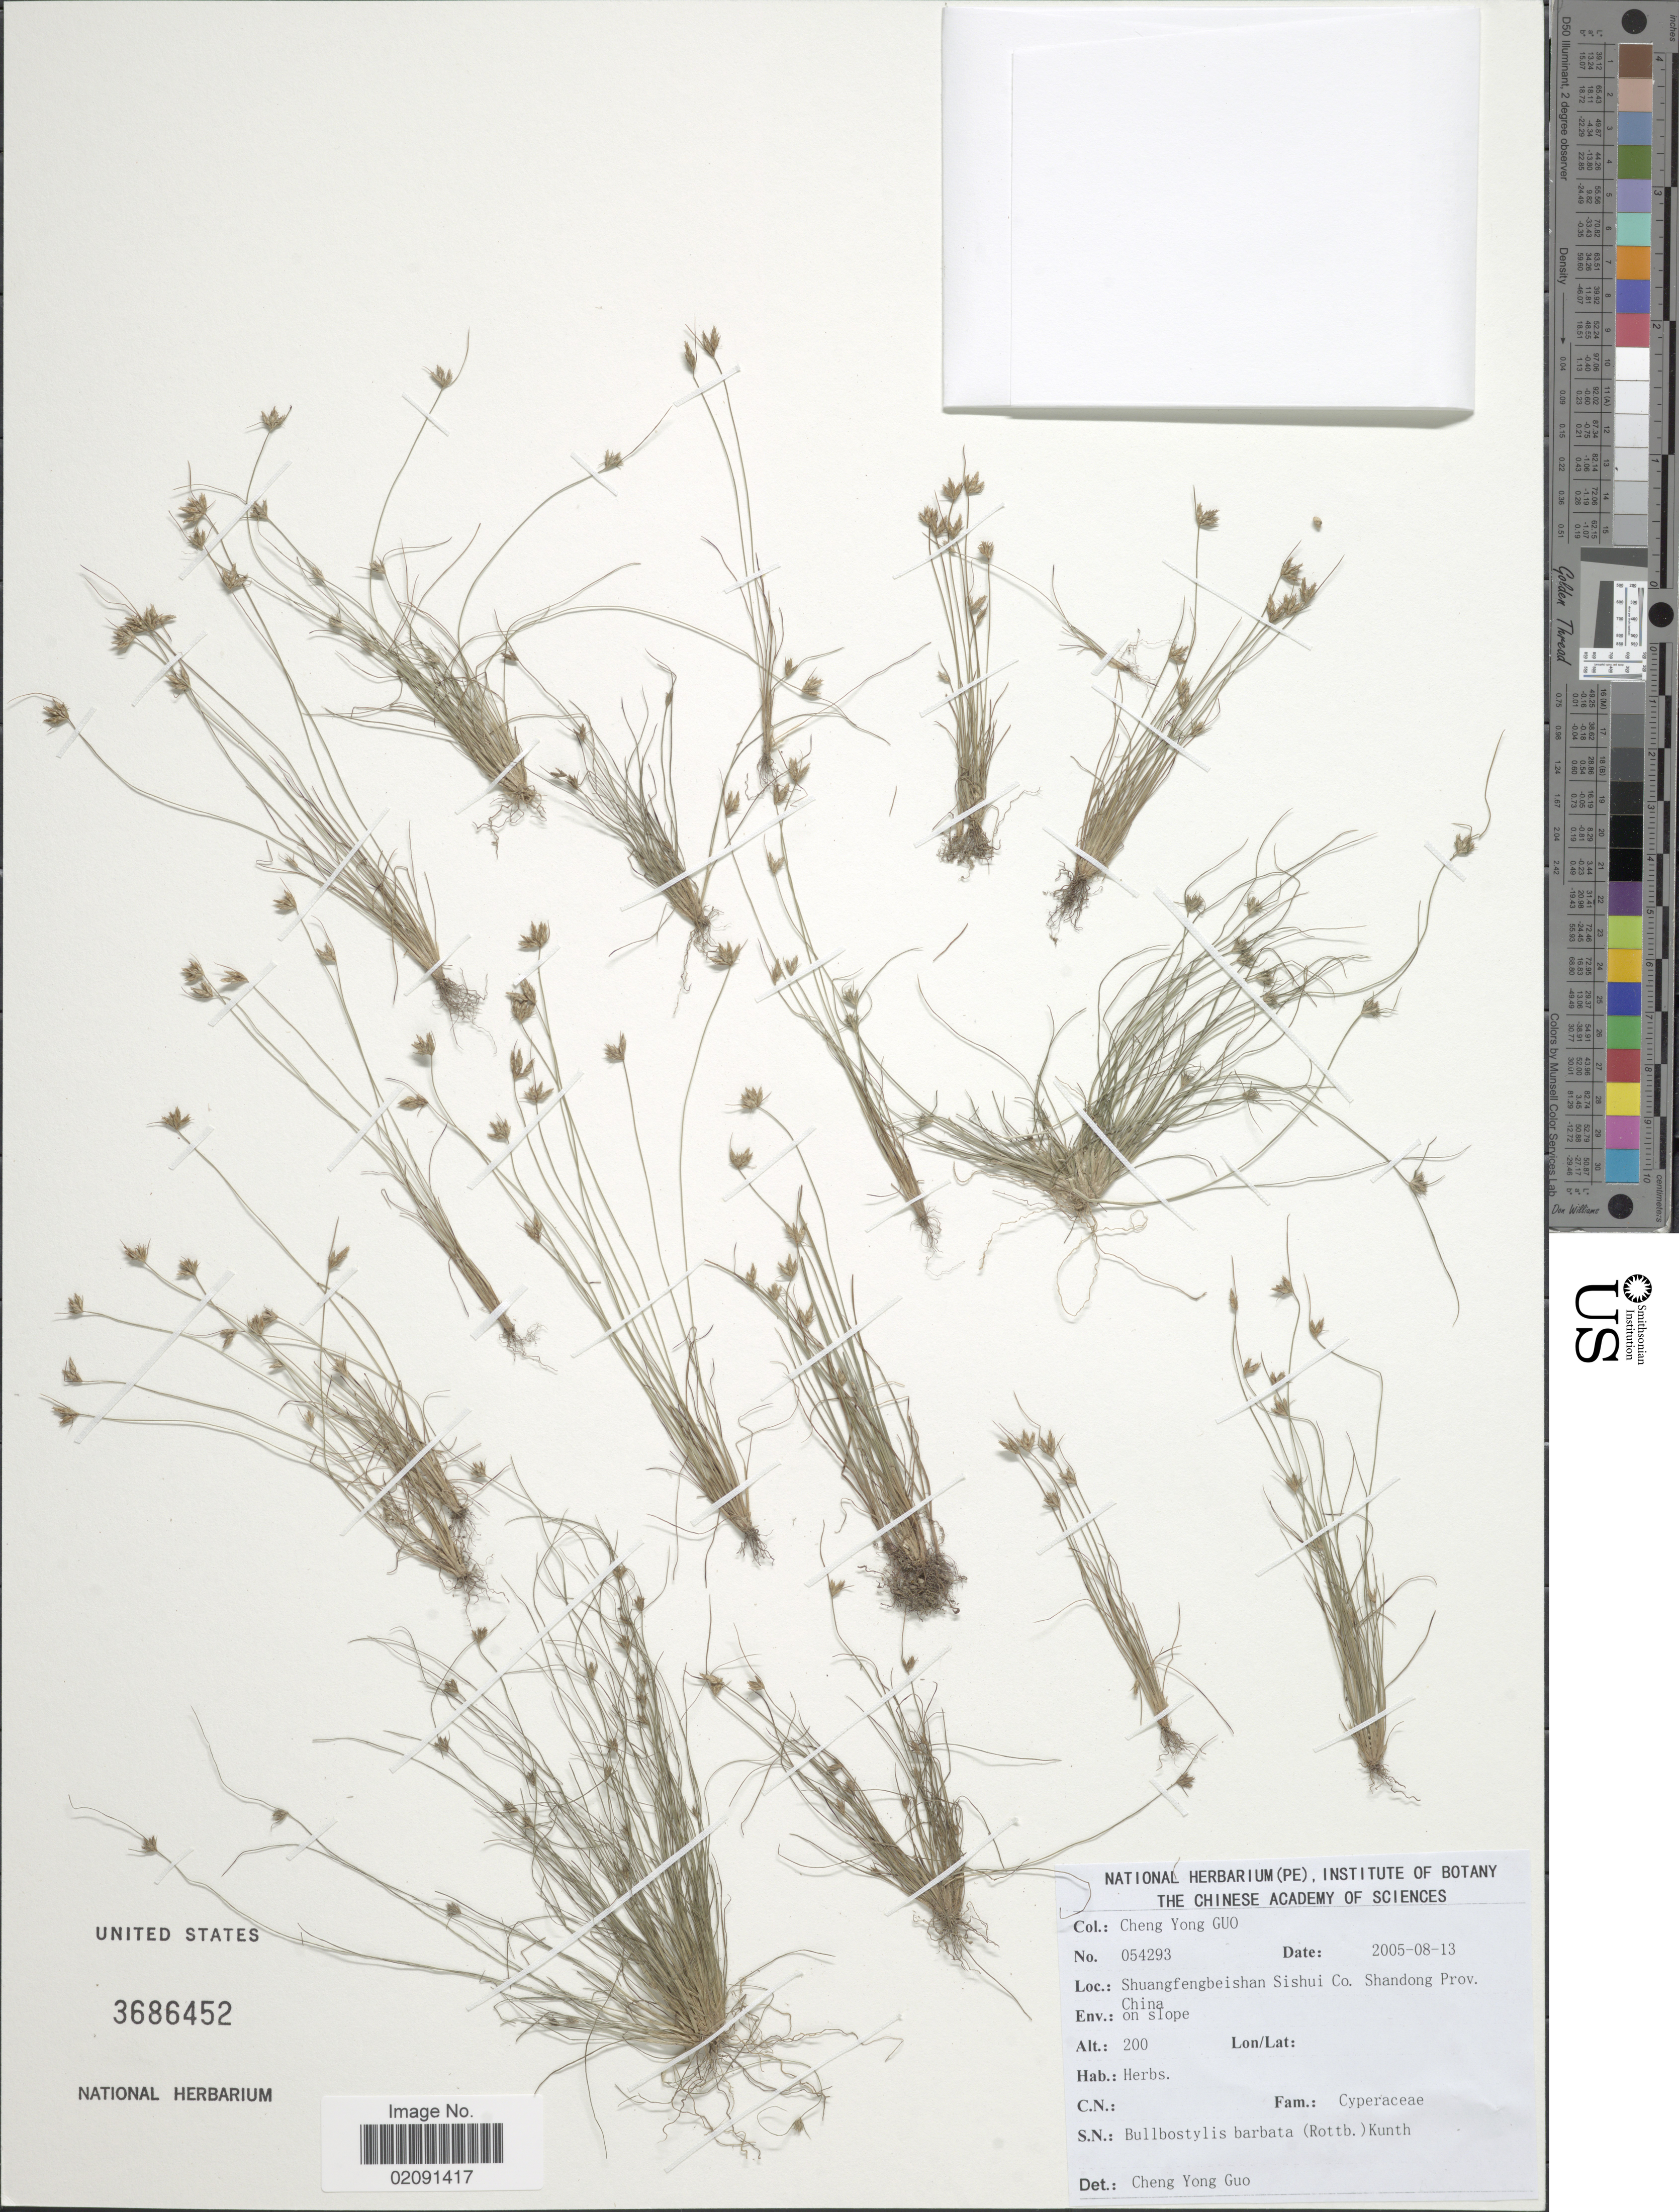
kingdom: Plantae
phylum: Tracheophyta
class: Liliopsida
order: Poales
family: Cyperaceae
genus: Bulbostylis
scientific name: Bulbostylis barbata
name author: (Rottb.) C.B. Clarke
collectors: Guo cheng-yong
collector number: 054293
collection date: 2005-08-13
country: China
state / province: Shandong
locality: Shuangfenbeishan Sishui Co., on slope.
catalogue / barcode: US 3686452